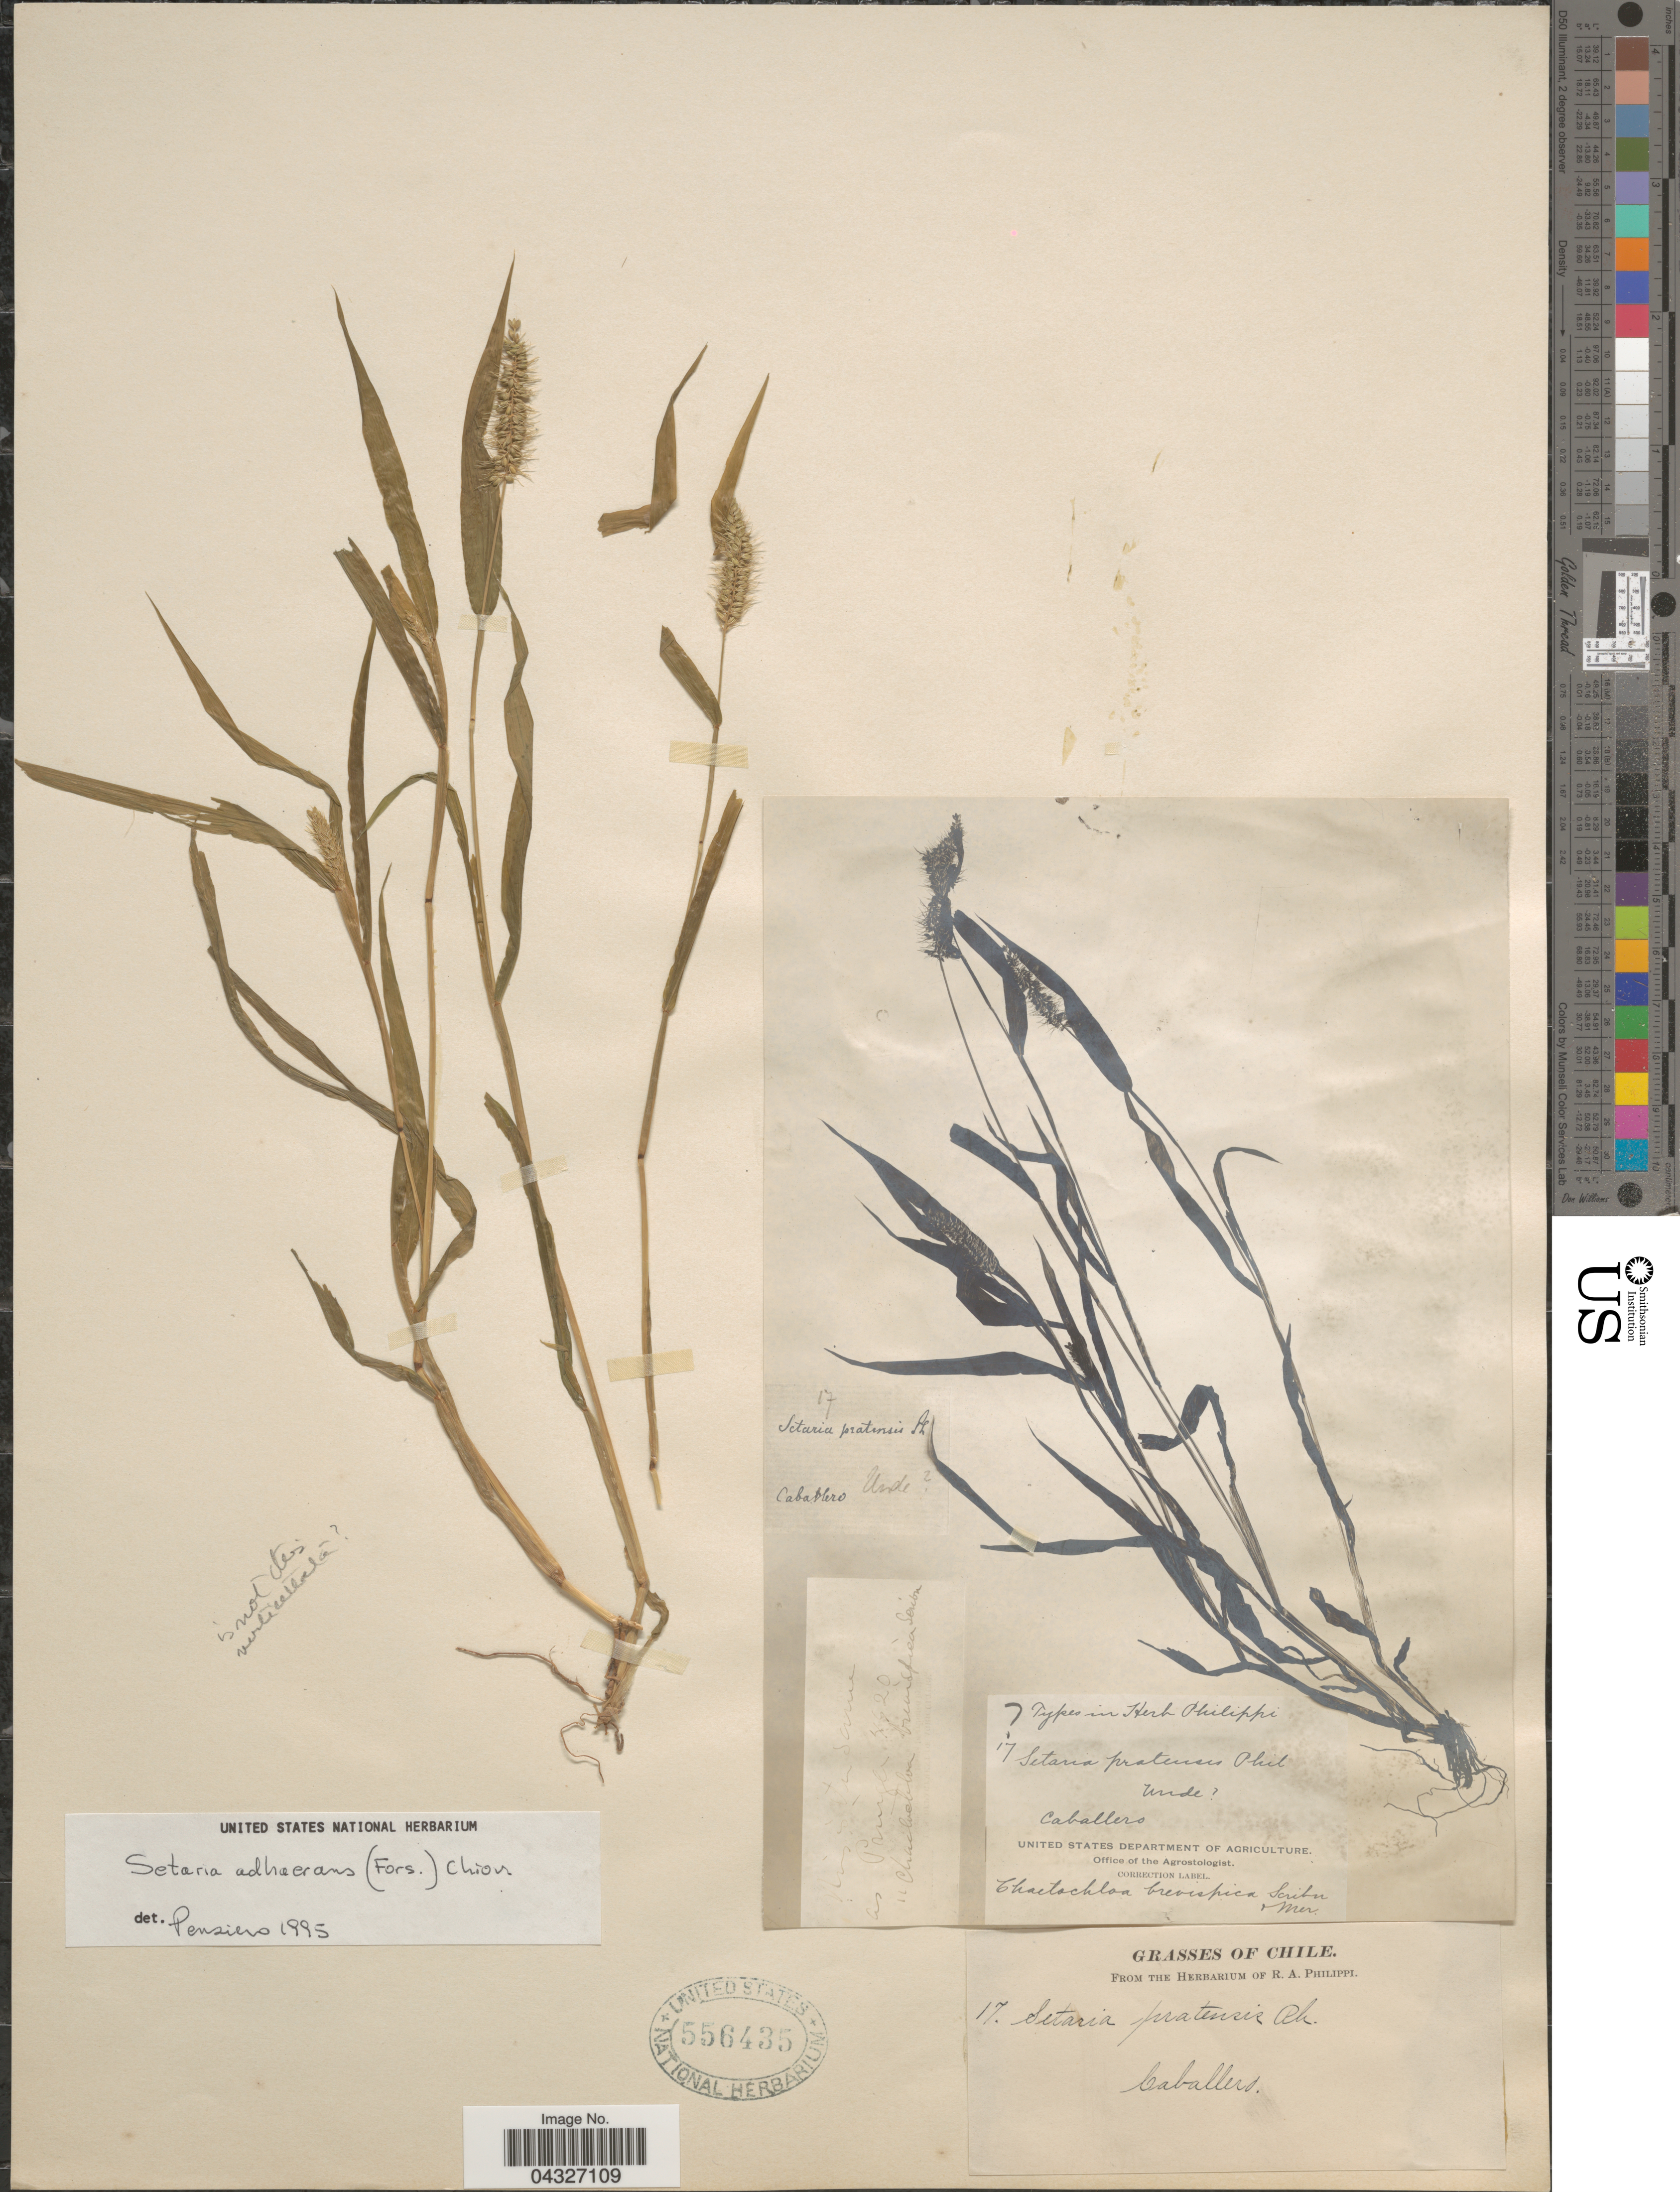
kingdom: Plantae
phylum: Tracheophyta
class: Liliopsida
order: Poales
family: Poaceae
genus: Setaria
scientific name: Setaria adhaerens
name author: (Forssk.) Chiov.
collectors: ex. herb. R.A. Philippi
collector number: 17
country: Chile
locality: Caballero.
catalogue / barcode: US 556435